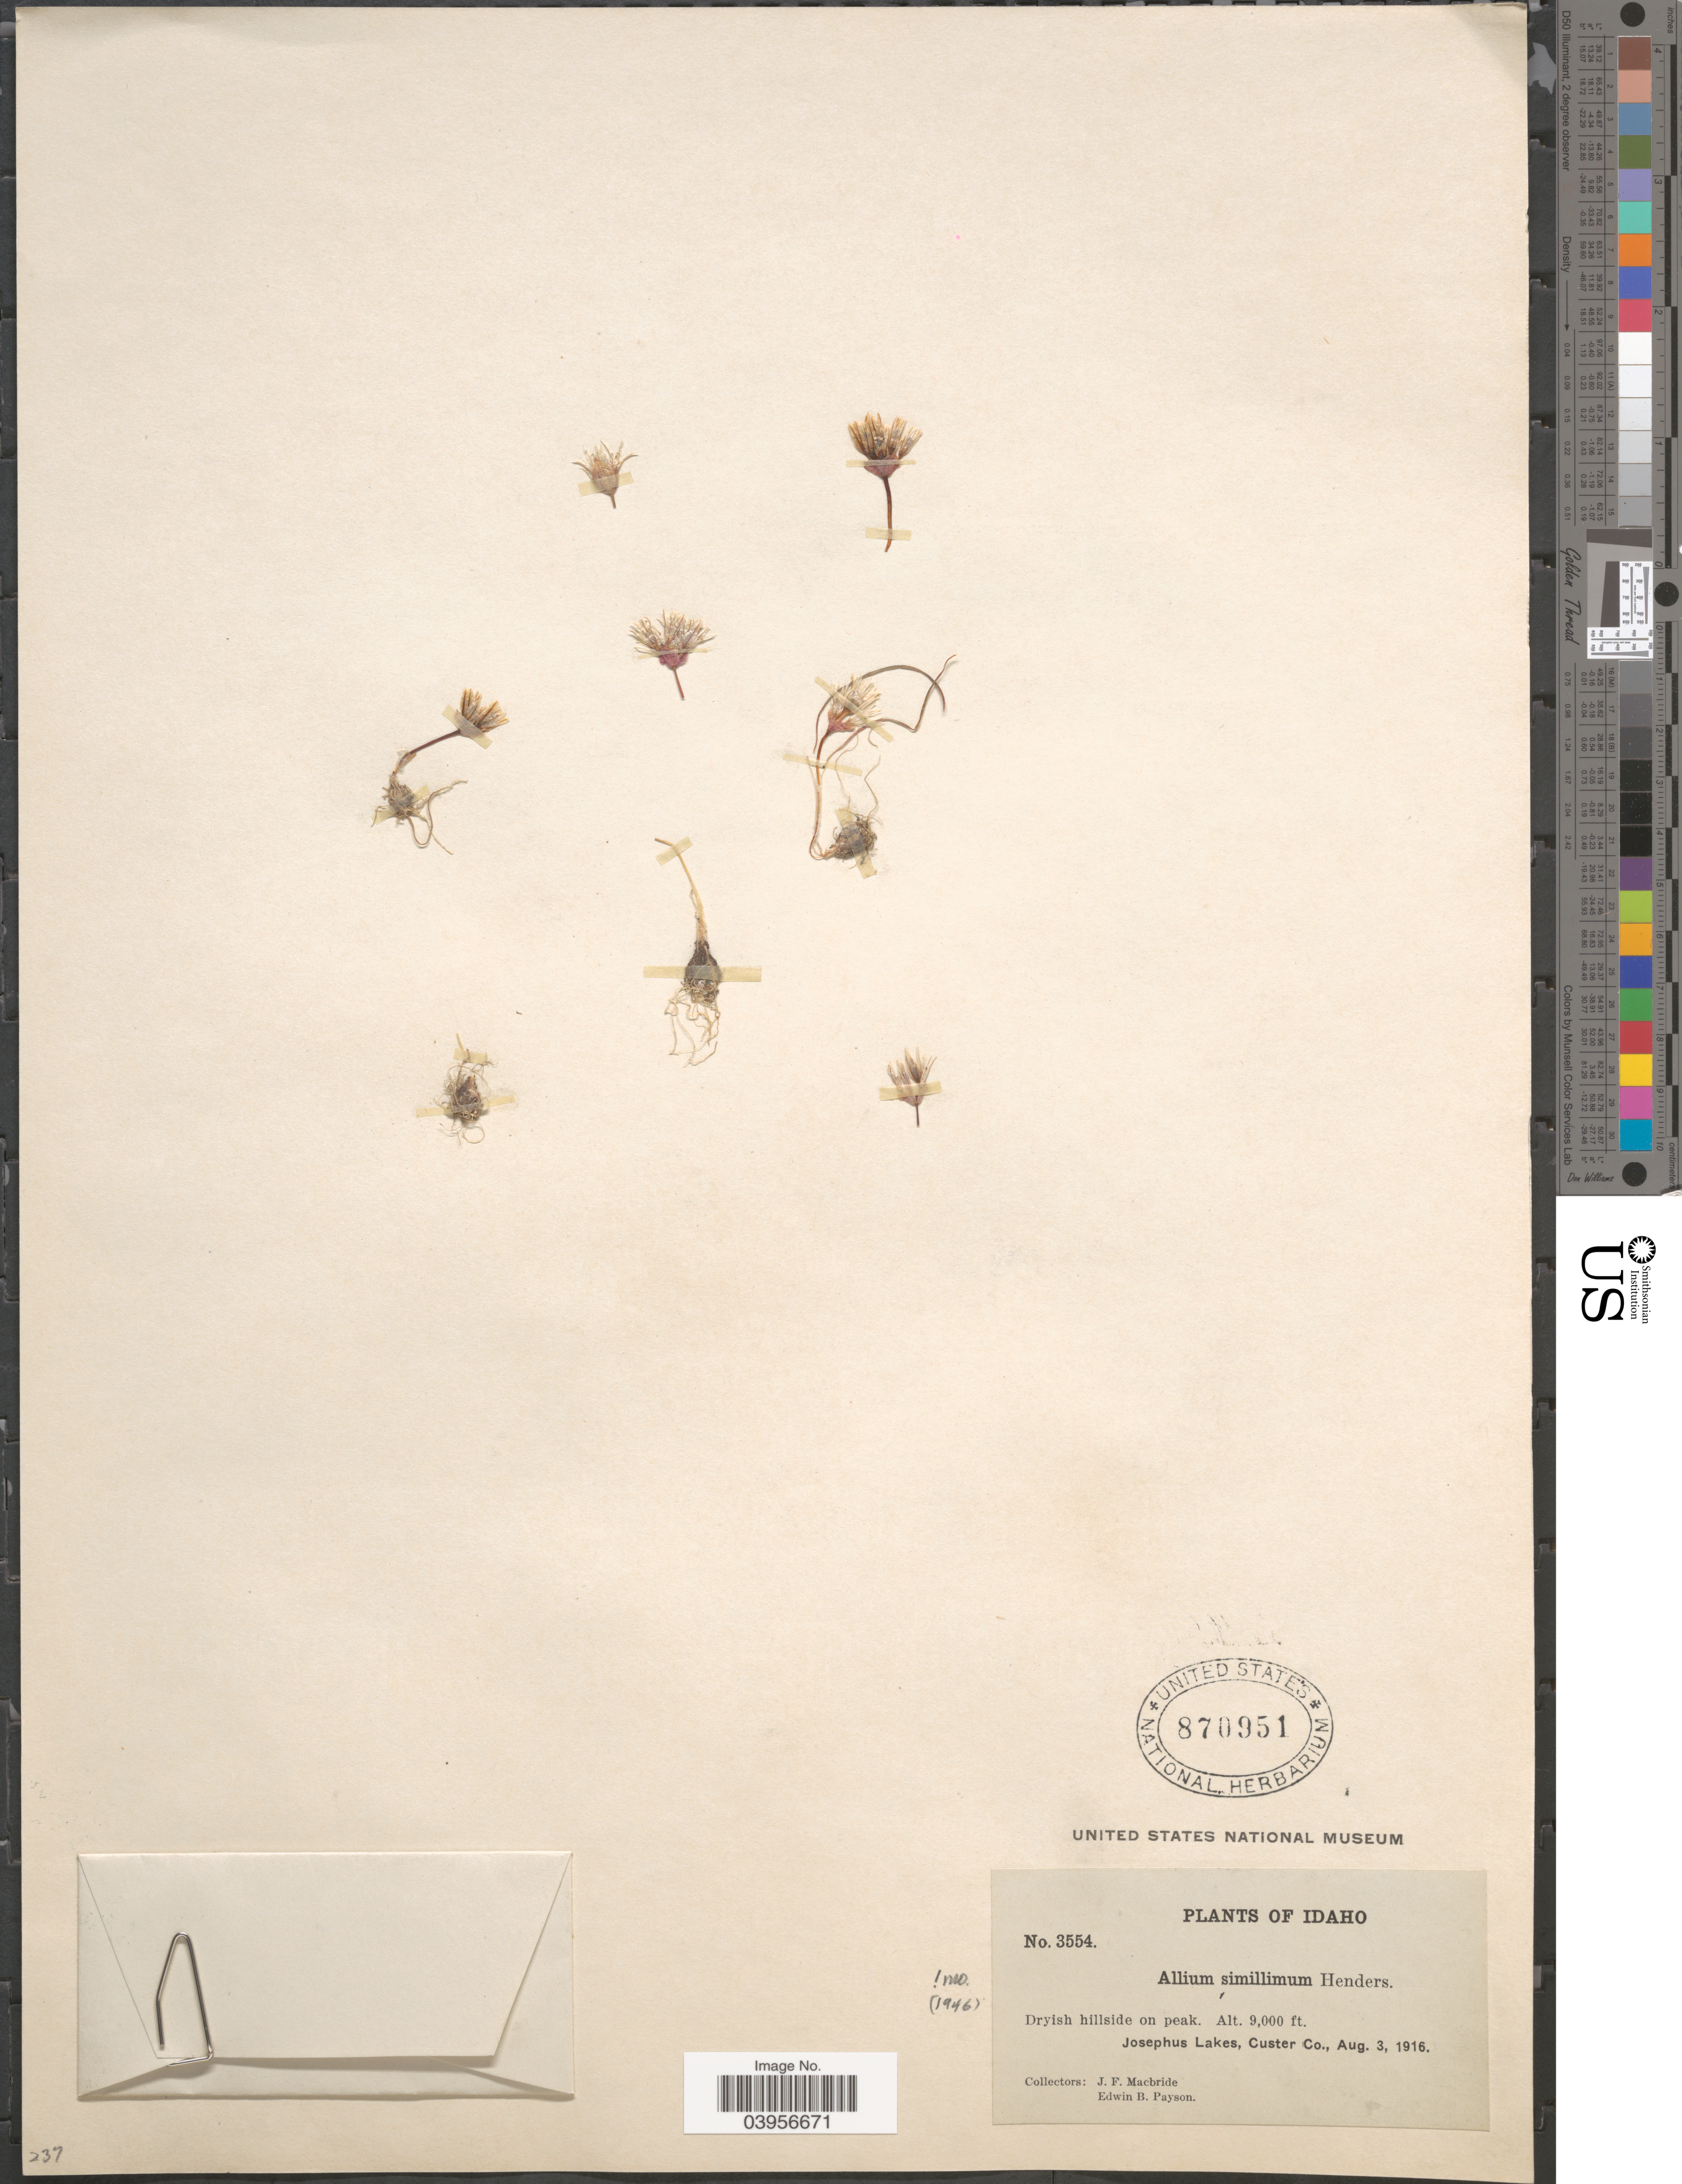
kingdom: Plantae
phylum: Tracheophyta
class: Liliopsida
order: Asparagales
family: Amaryllidaceae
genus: Allium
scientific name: Allium simillimum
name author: L.F. Hend.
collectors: J. F. Macbride & E. B. Payson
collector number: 3554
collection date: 1916-08-03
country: United States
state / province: Idaho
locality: Dryish hillside on peak. Josephus Lakes, Custer Co.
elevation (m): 2743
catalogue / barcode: US 870951